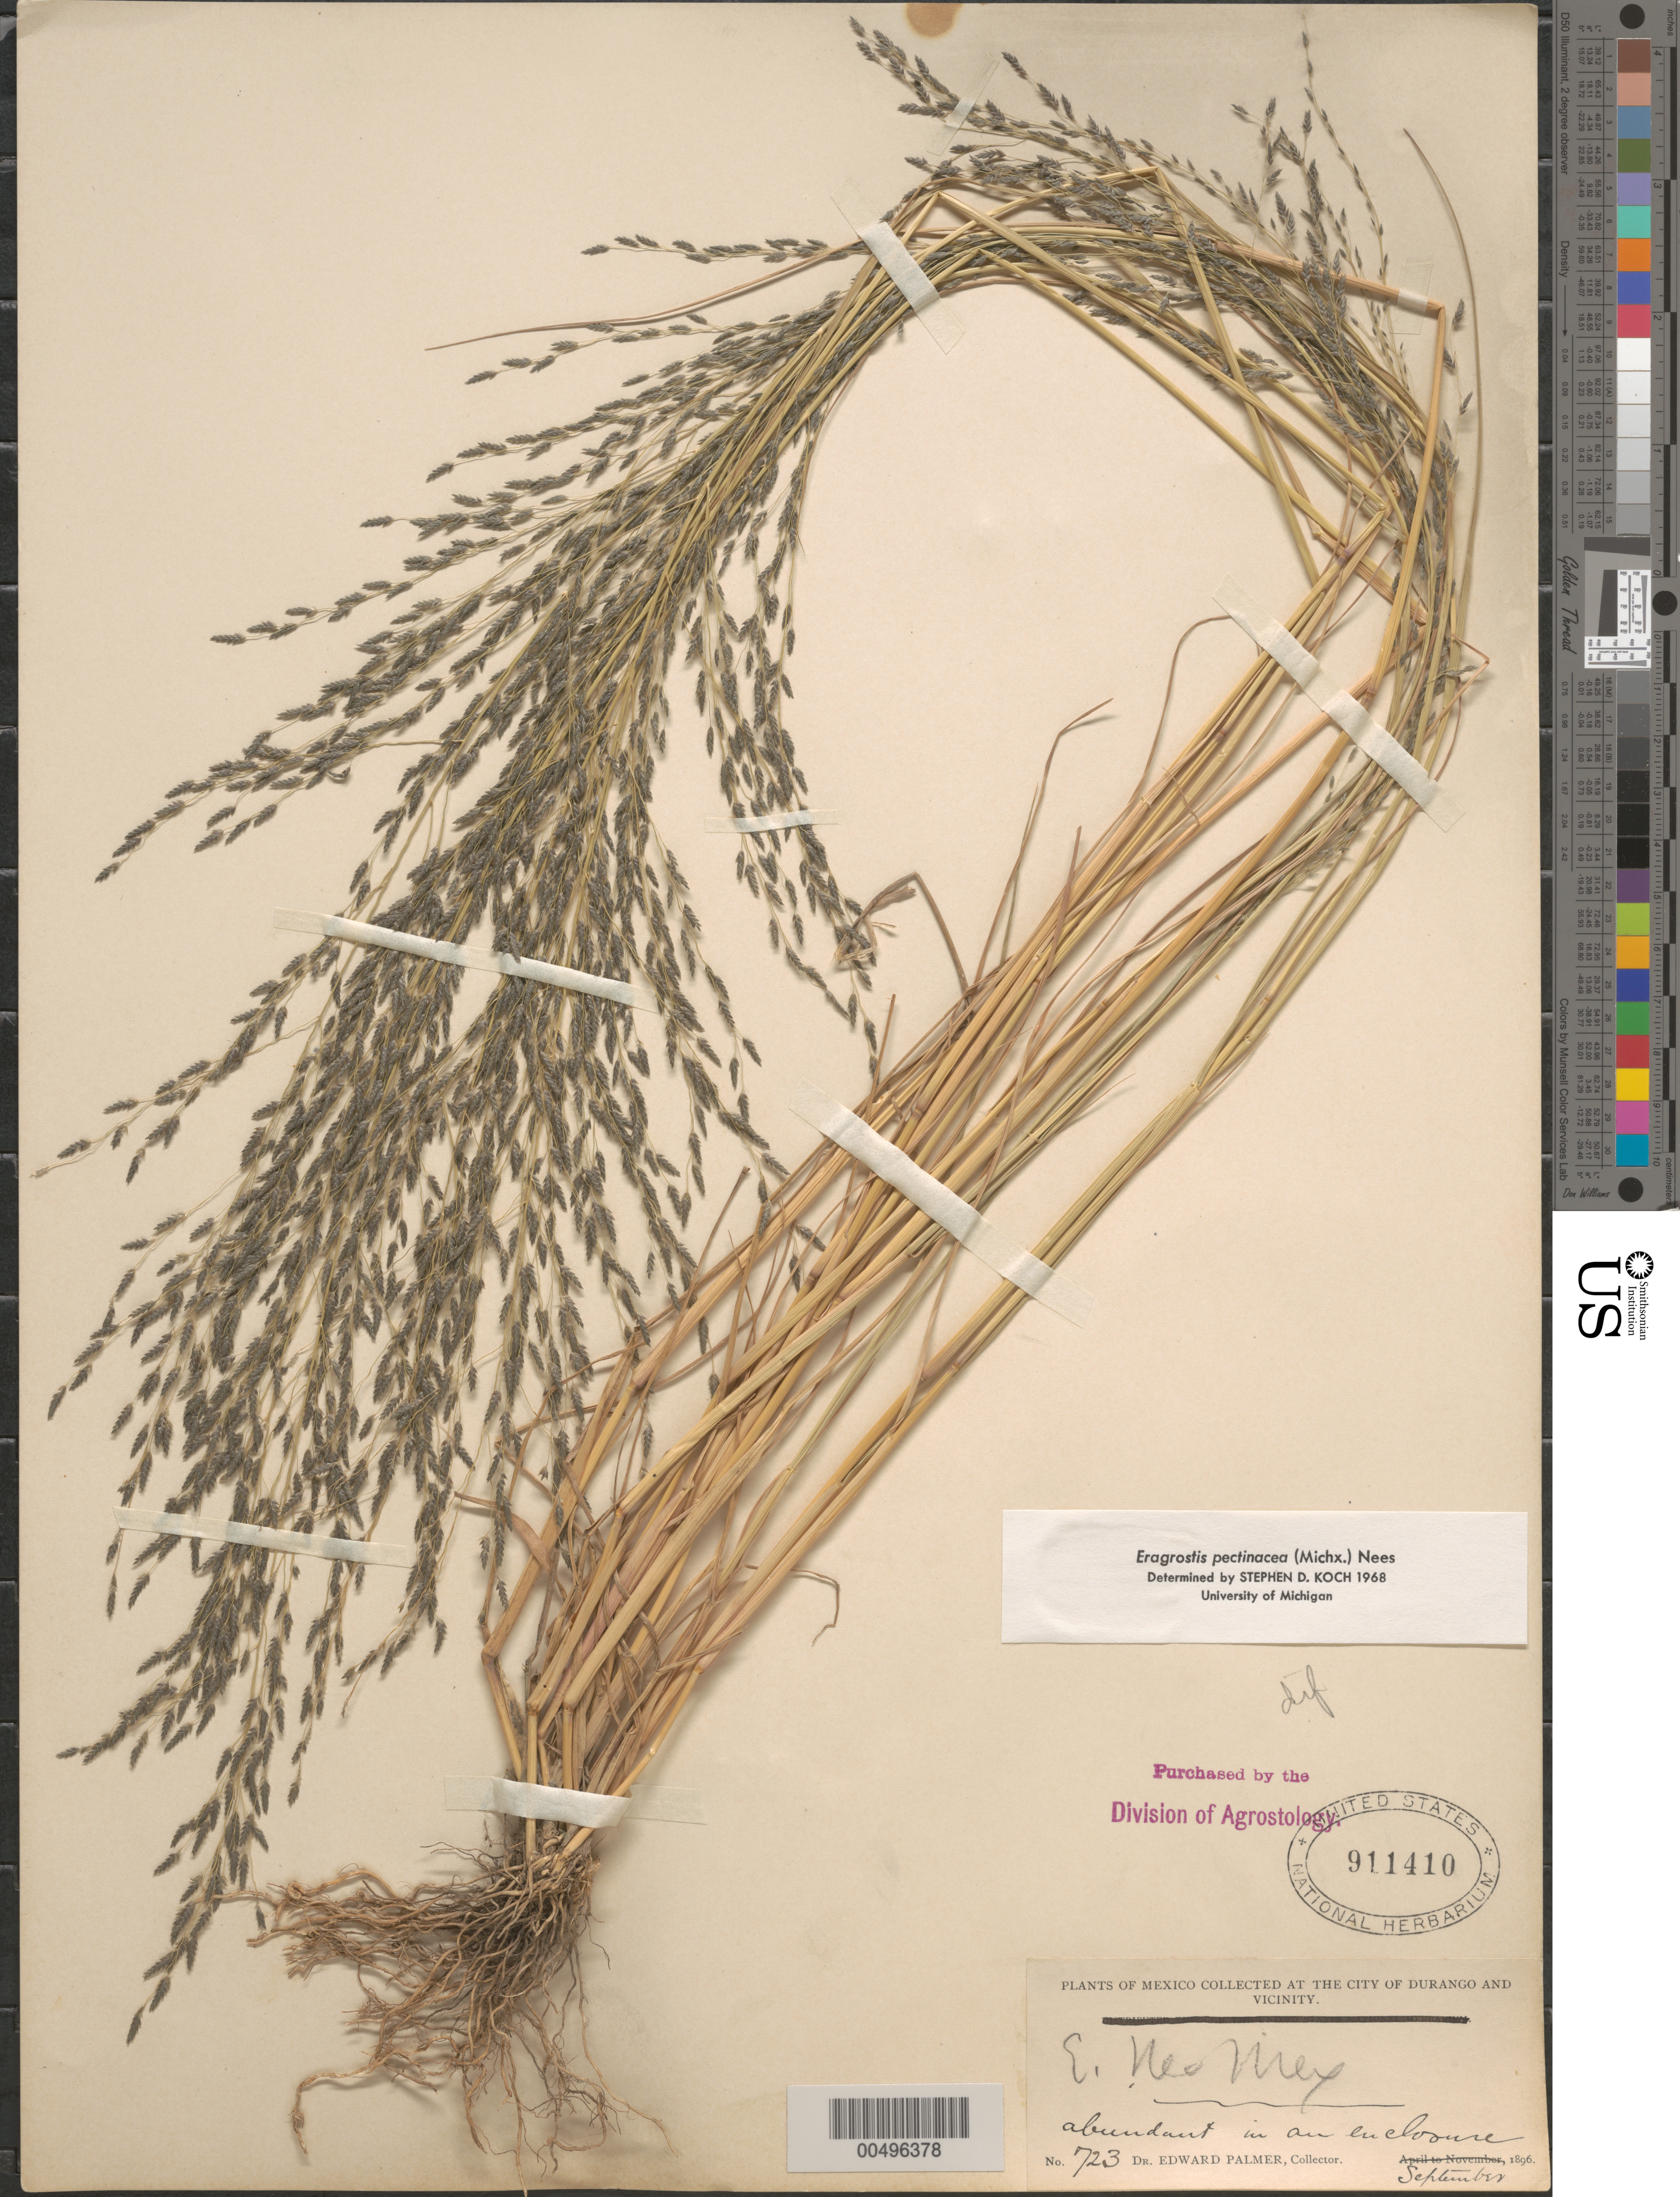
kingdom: Plantae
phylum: Tracheophyta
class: Liliopsida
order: Poales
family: Poaceae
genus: Eragrostis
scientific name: Eragrostis pectinacea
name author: (Michx.) Nees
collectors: E. Palmer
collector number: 723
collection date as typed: Sep 1896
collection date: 1896-09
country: Mexico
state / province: Durango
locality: City of Durango and vicinity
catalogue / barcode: US 911410